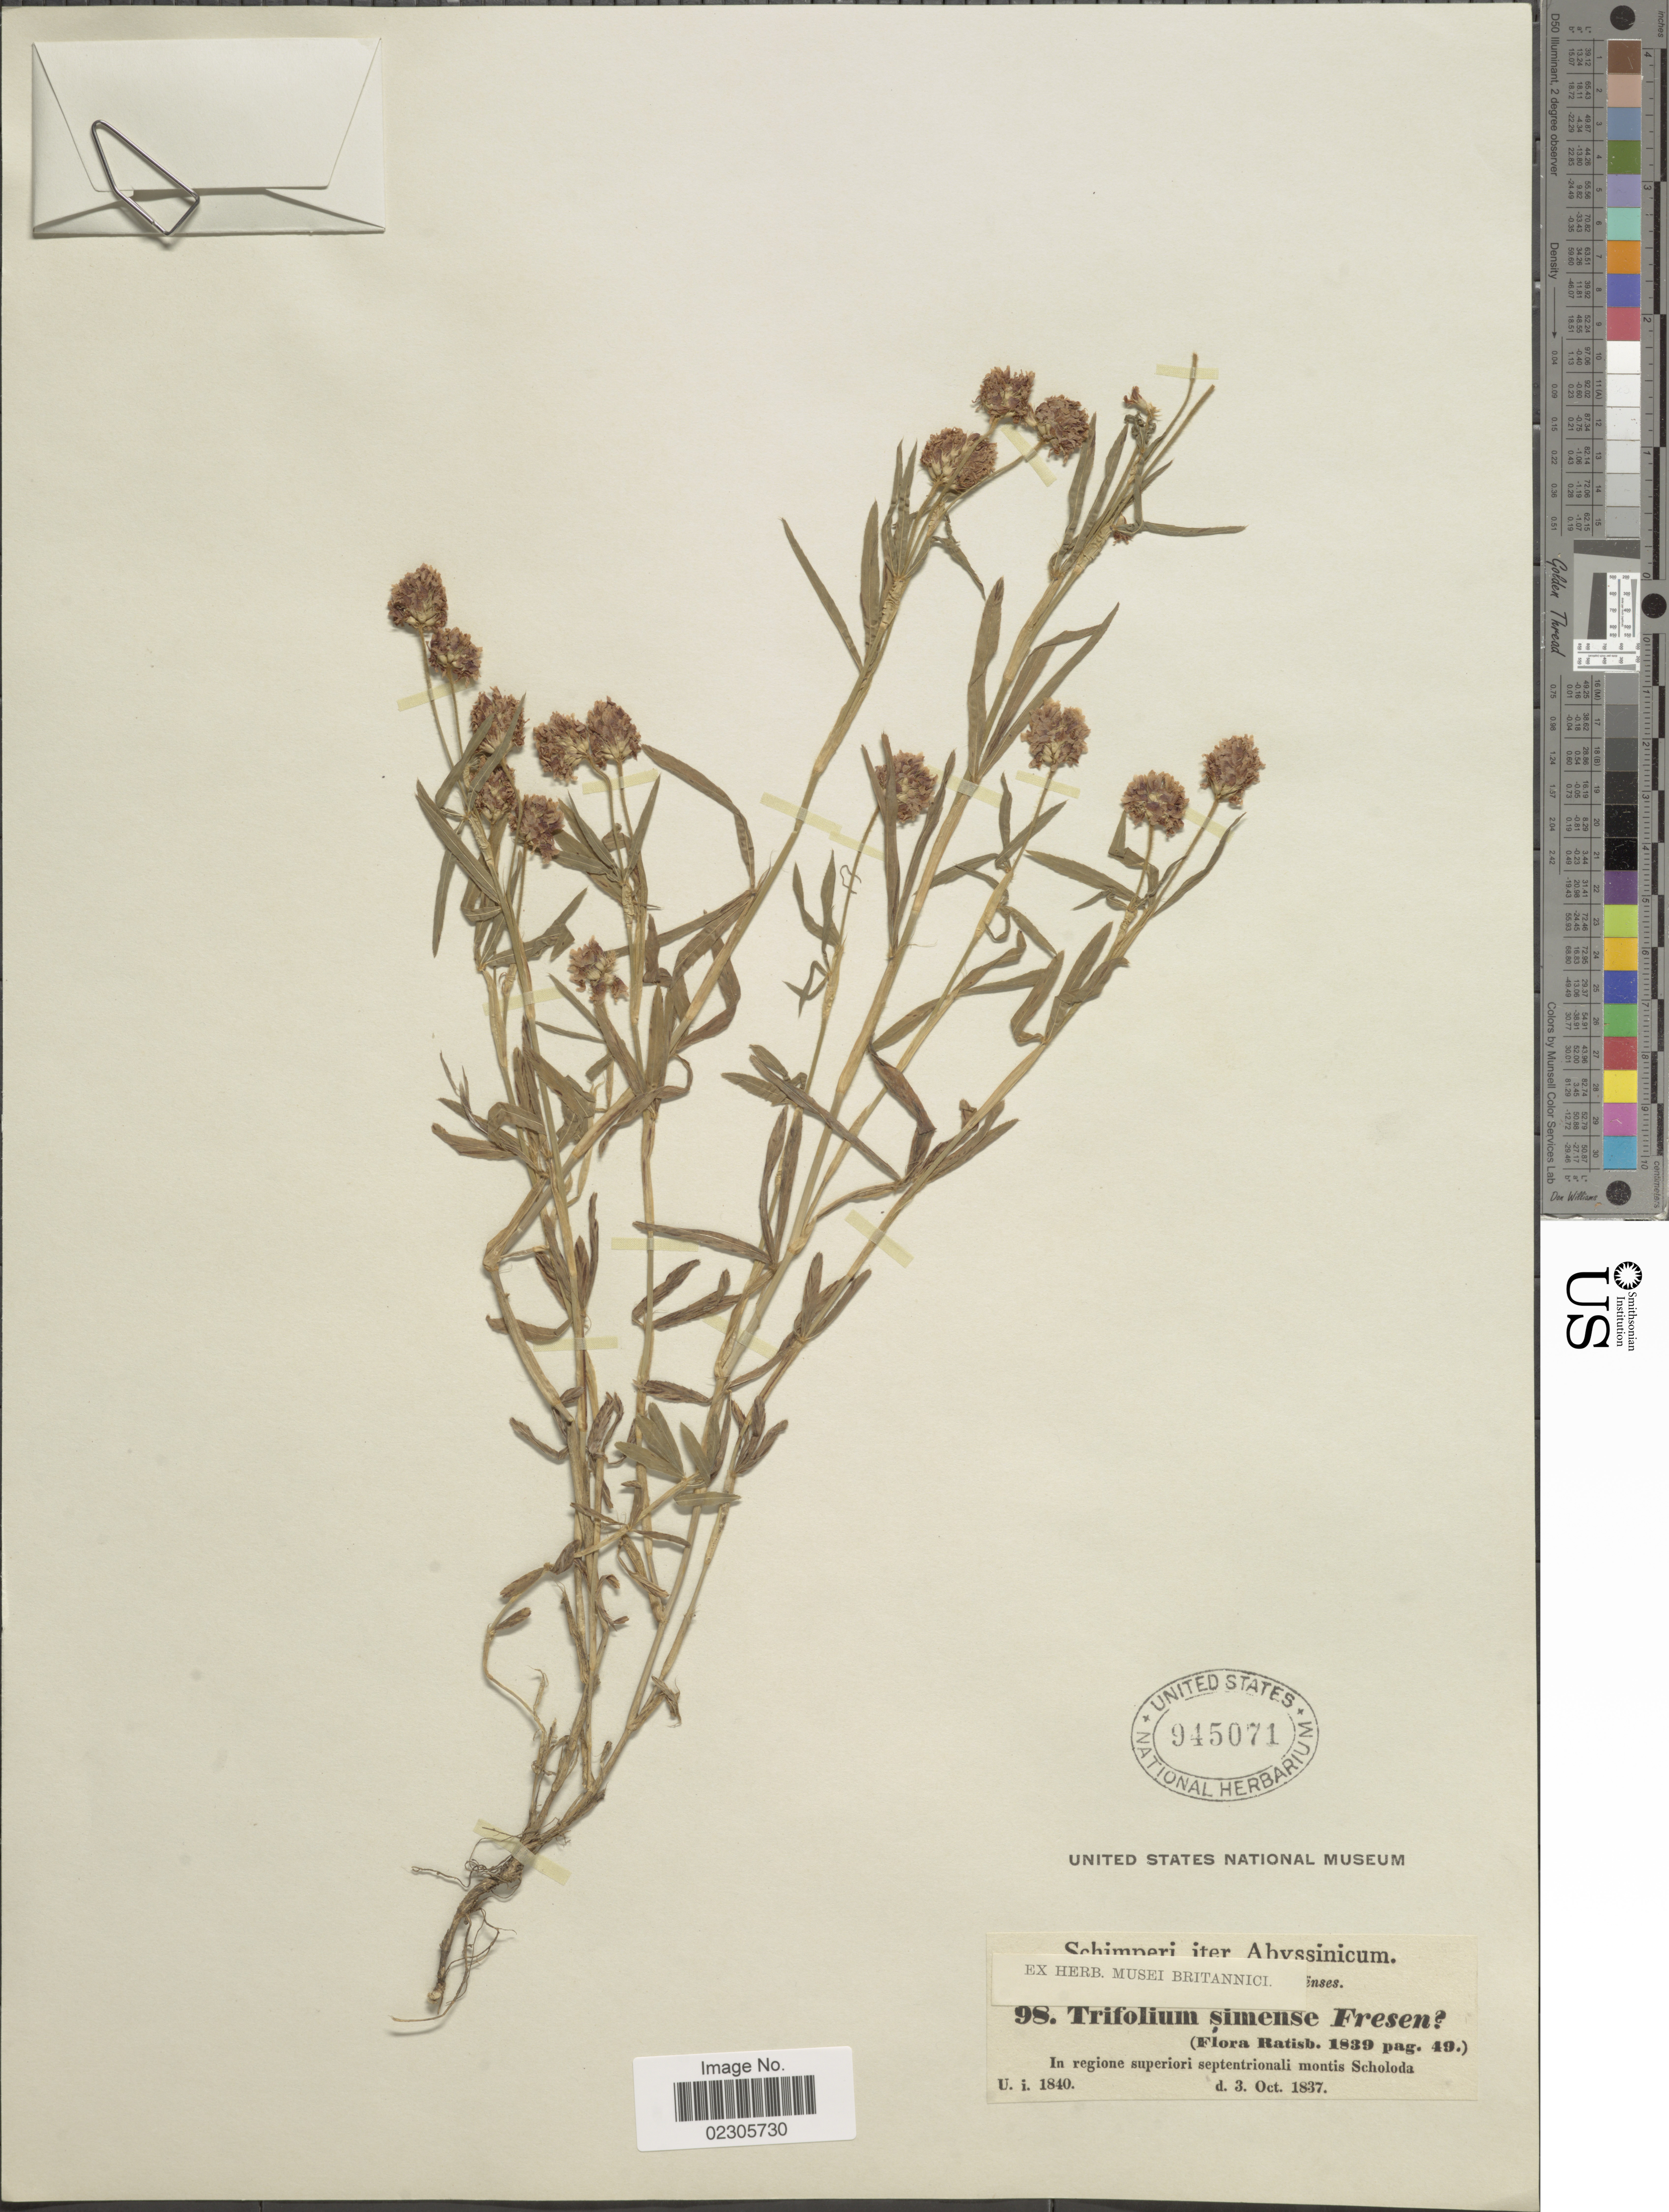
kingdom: Plantae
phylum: Tracheophyta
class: Magnoliopsida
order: Fabales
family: Fabaceae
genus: Trifolium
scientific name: Trifolium simense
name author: Fresen.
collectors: -. Schimper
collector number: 98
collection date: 1837-10-03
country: Eritrea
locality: Abyssinicum, In regione superiori septentrionali montis Scholoda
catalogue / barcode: US 945071